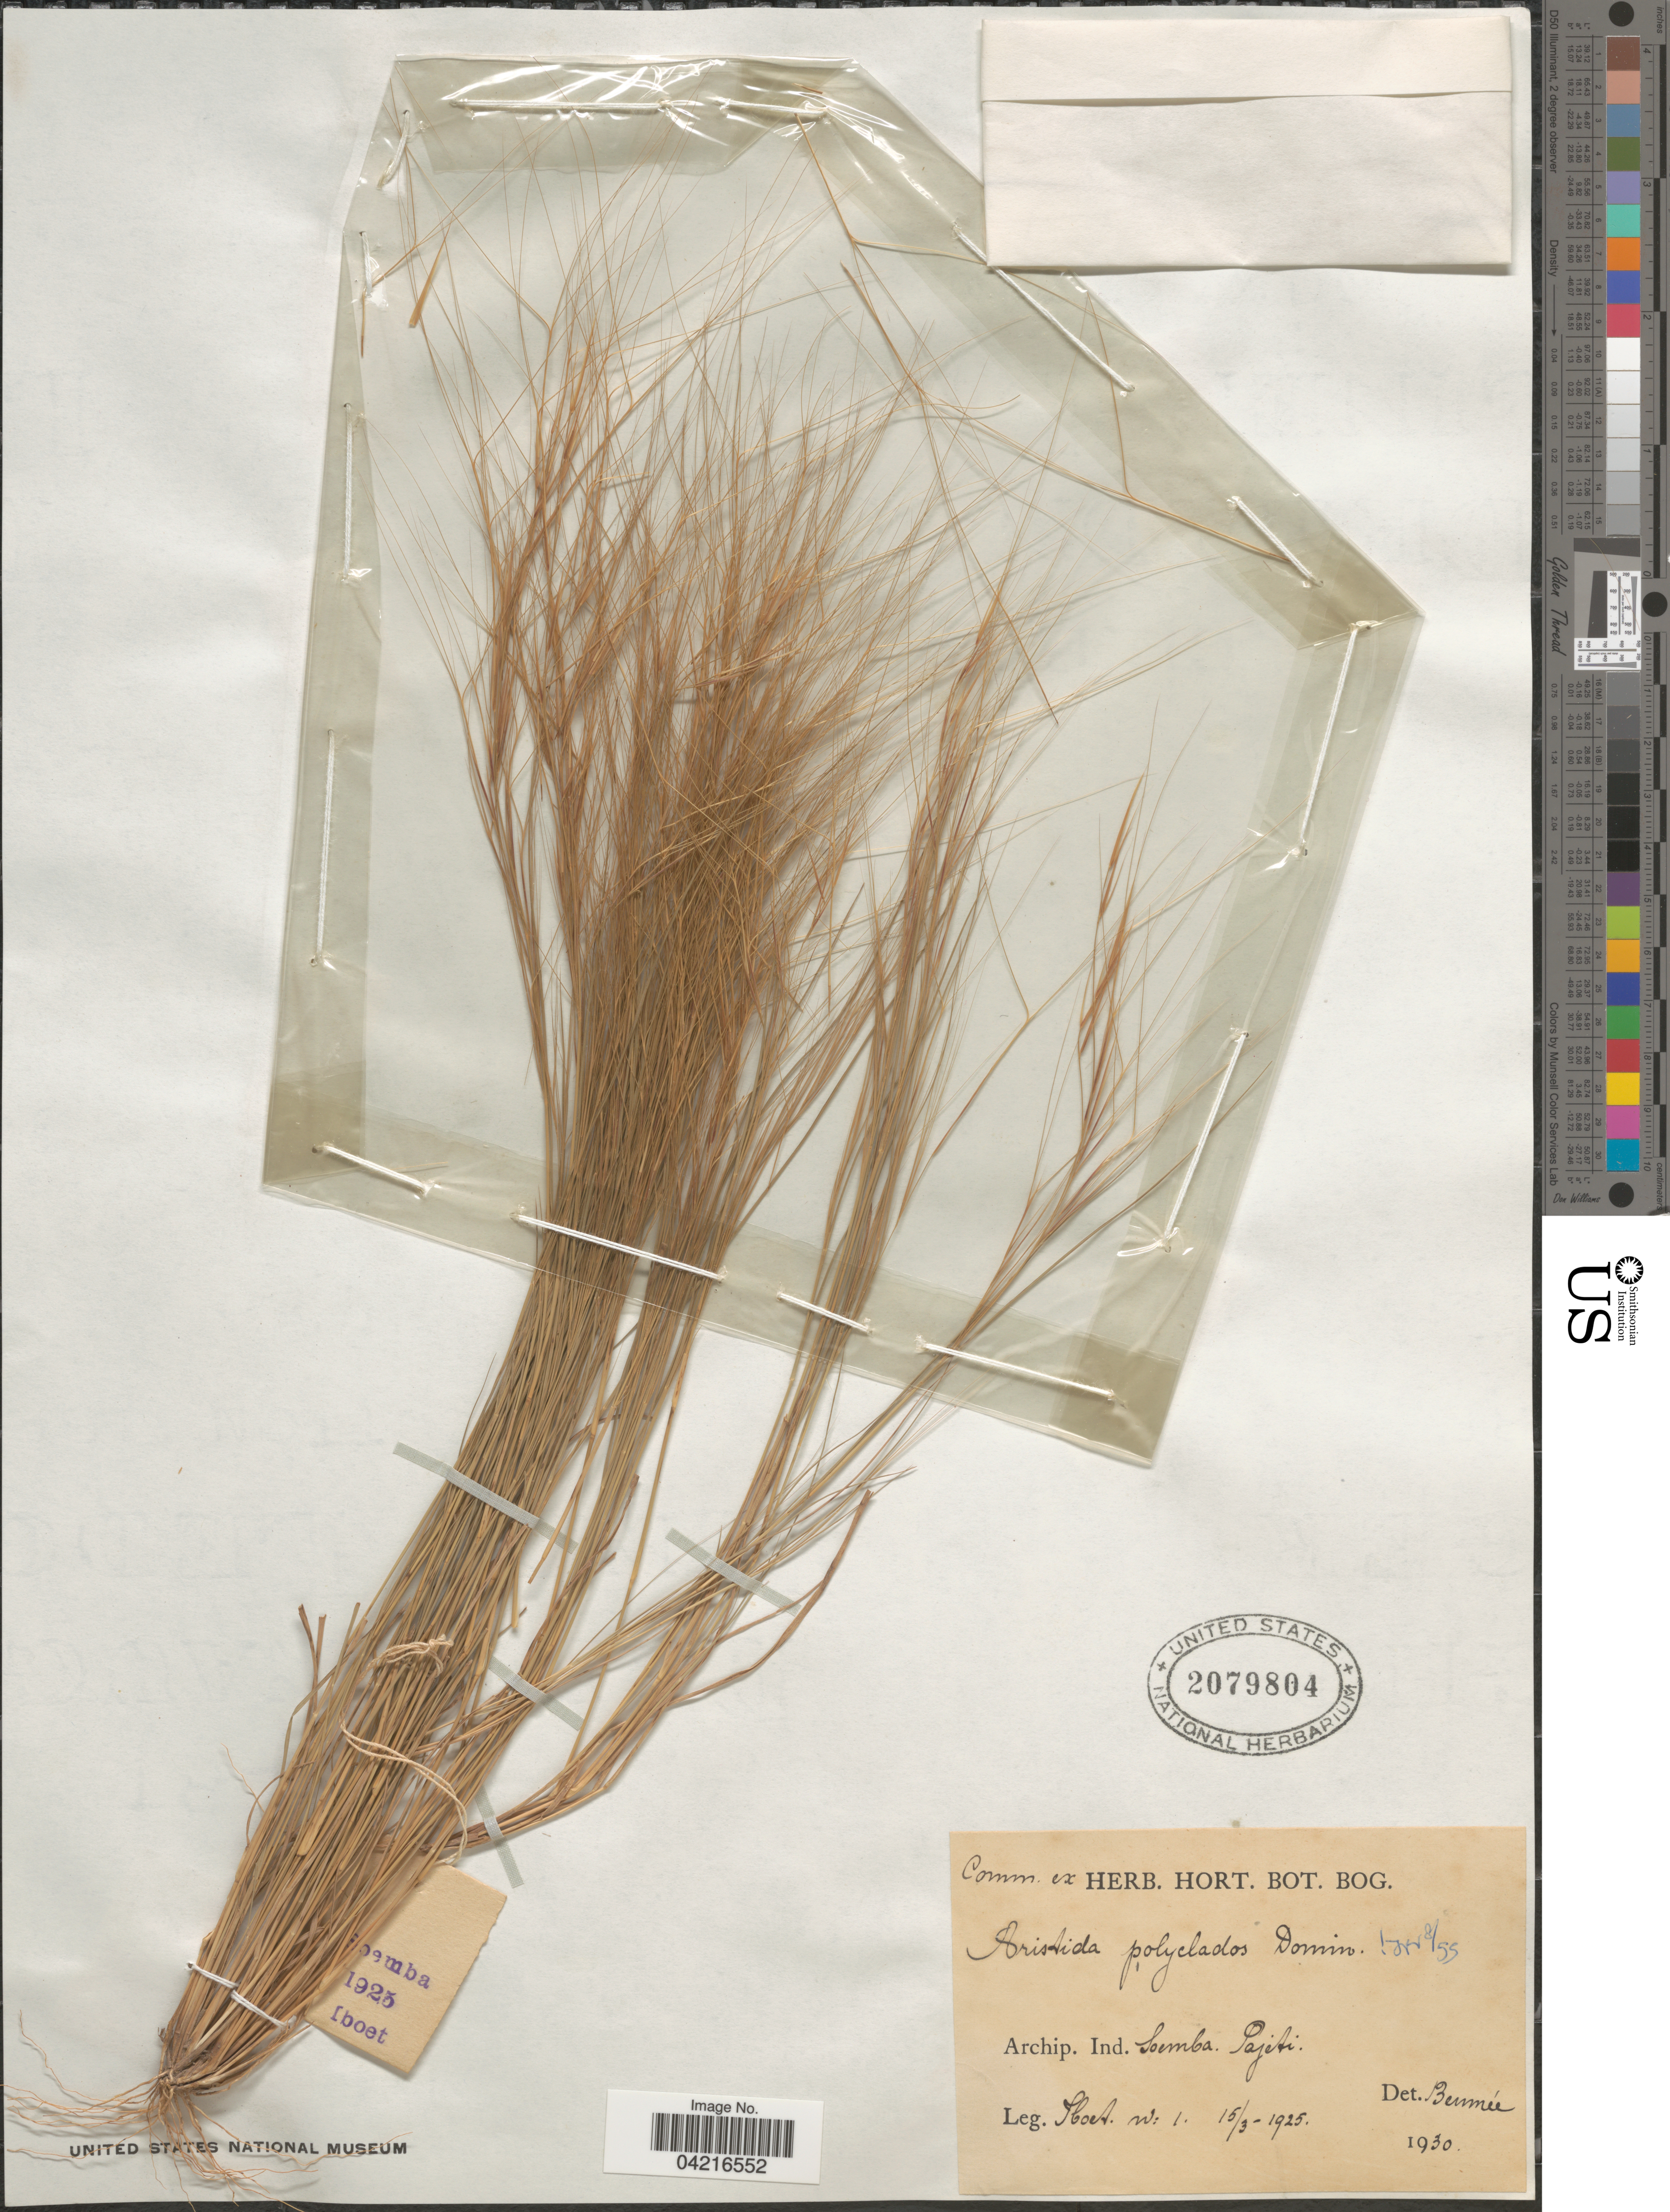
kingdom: Plantae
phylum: Tracheophyta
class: Liliopsida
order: Poales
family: Poaceae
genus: Aristida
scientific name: Aristida polyclados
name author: Domin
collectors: Hoet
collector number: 1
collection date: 1925-03-15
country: Indonesia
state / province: Nusa Tenggara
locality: Archip. Ind. Soemba. Pajeti.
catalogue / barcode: US 2079804